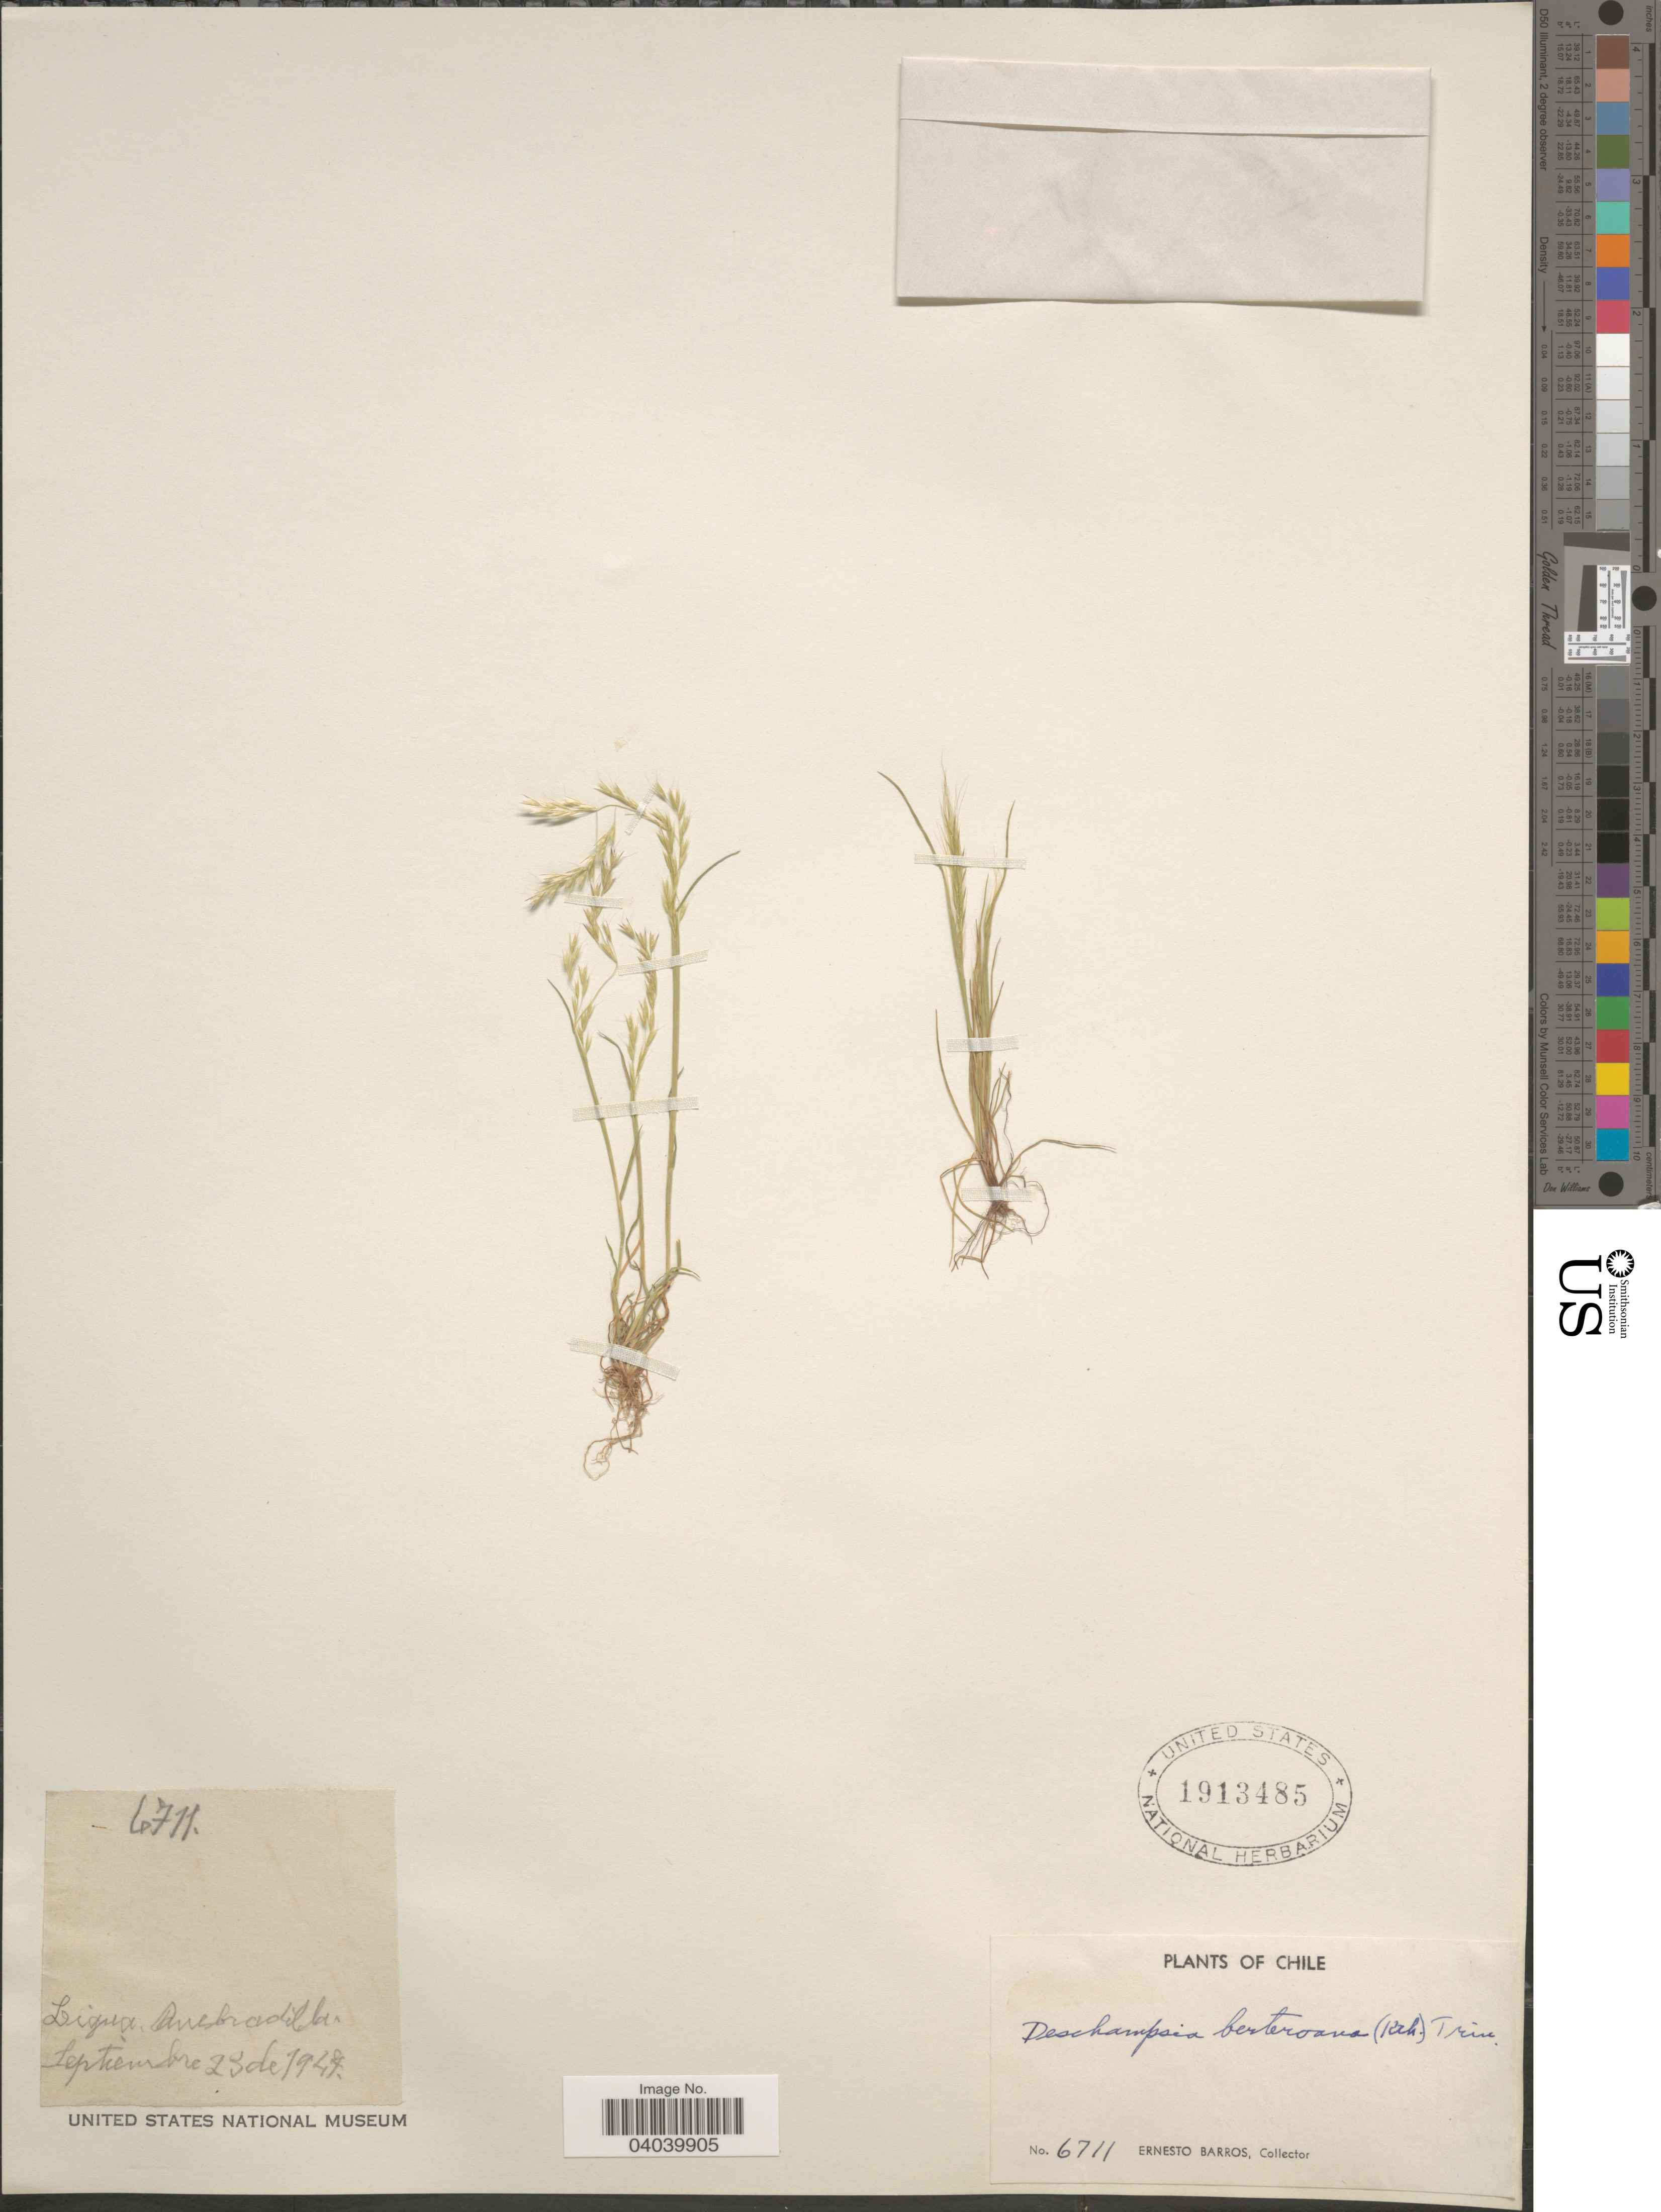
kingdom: Plantae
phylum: Tracheophyta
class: Liliopsida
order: Poales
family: Poaceae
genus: Deschampsia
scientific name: Deschampsia berteroana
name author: (Kunth) Trin.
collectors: E. Barros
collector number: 6711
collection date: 1947-09-23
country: Chile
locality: Ligua. Quebradilla.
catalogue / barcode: US 1913485